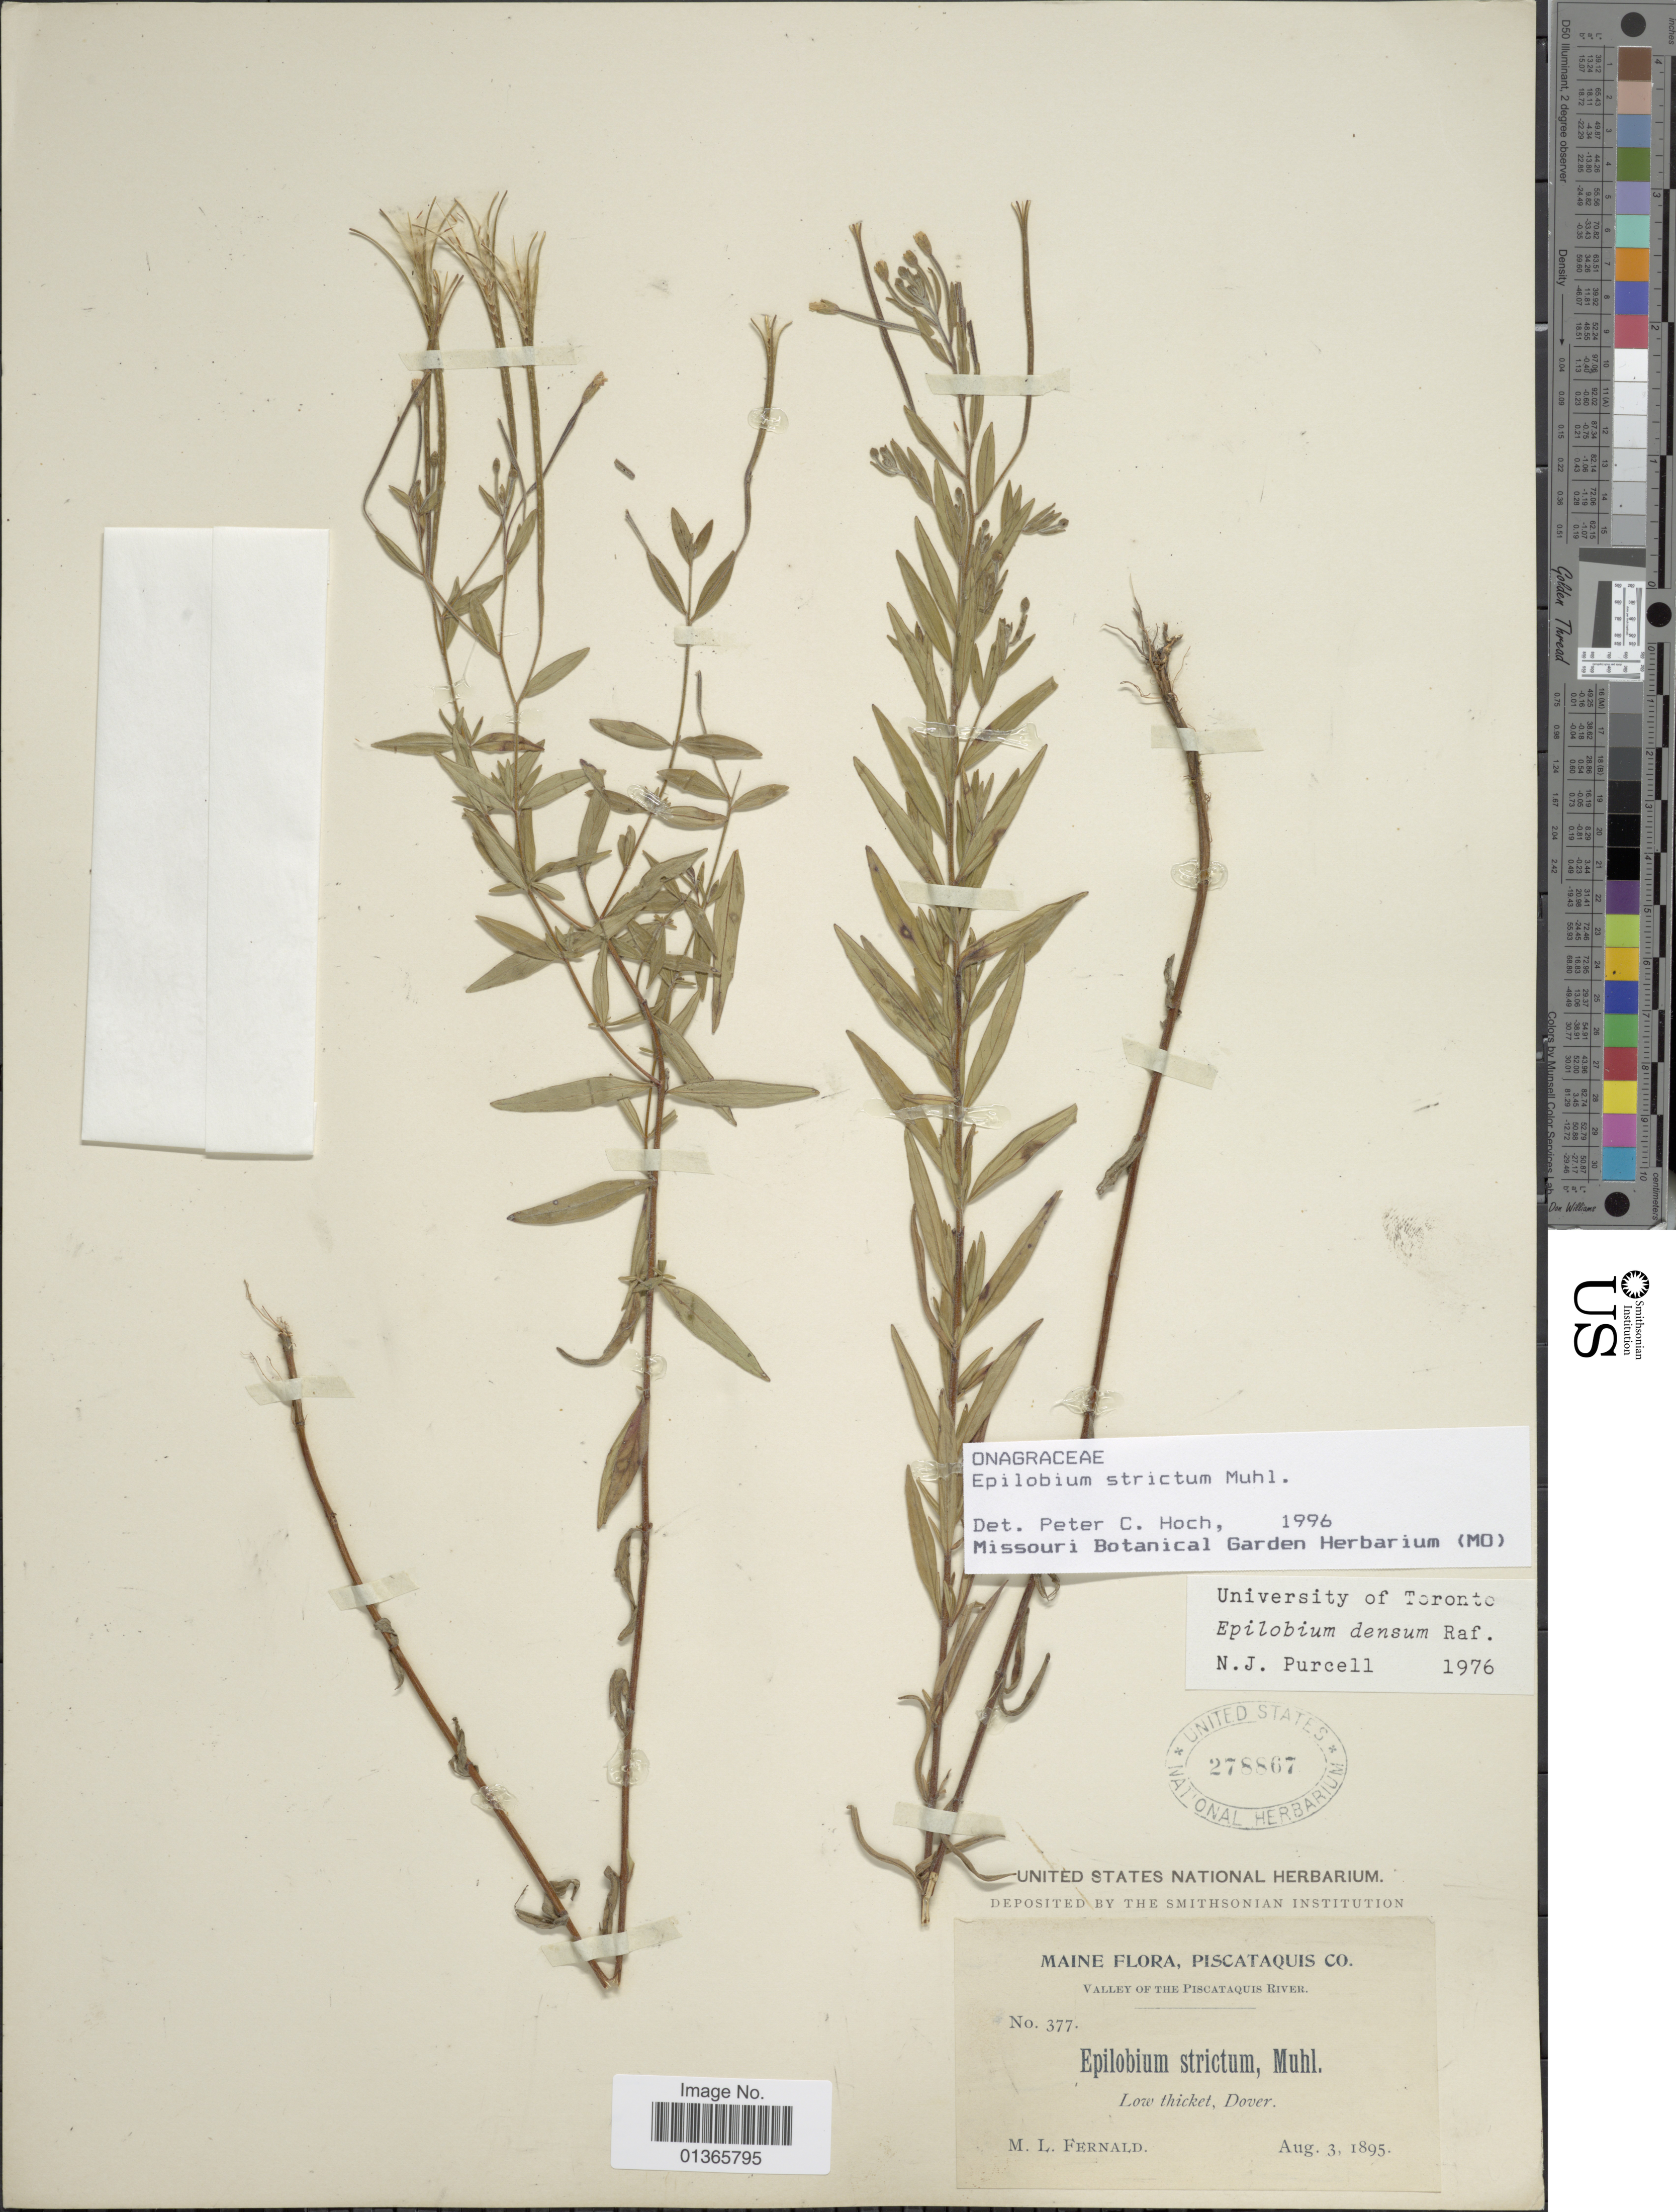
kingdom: Plantae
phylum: Tracheophyta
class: Magnoliopsida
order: Myrtales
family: Onagraceae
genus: Epilobium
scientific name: Epilobium strictum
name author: Muhl.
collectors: M. L. Fernald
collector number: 377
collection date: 1895-08-03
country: United States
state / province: Maine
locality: Piscataquis Co. Valley of the Piscataquis River. Low thicket, Dover.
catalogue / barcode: US 278867